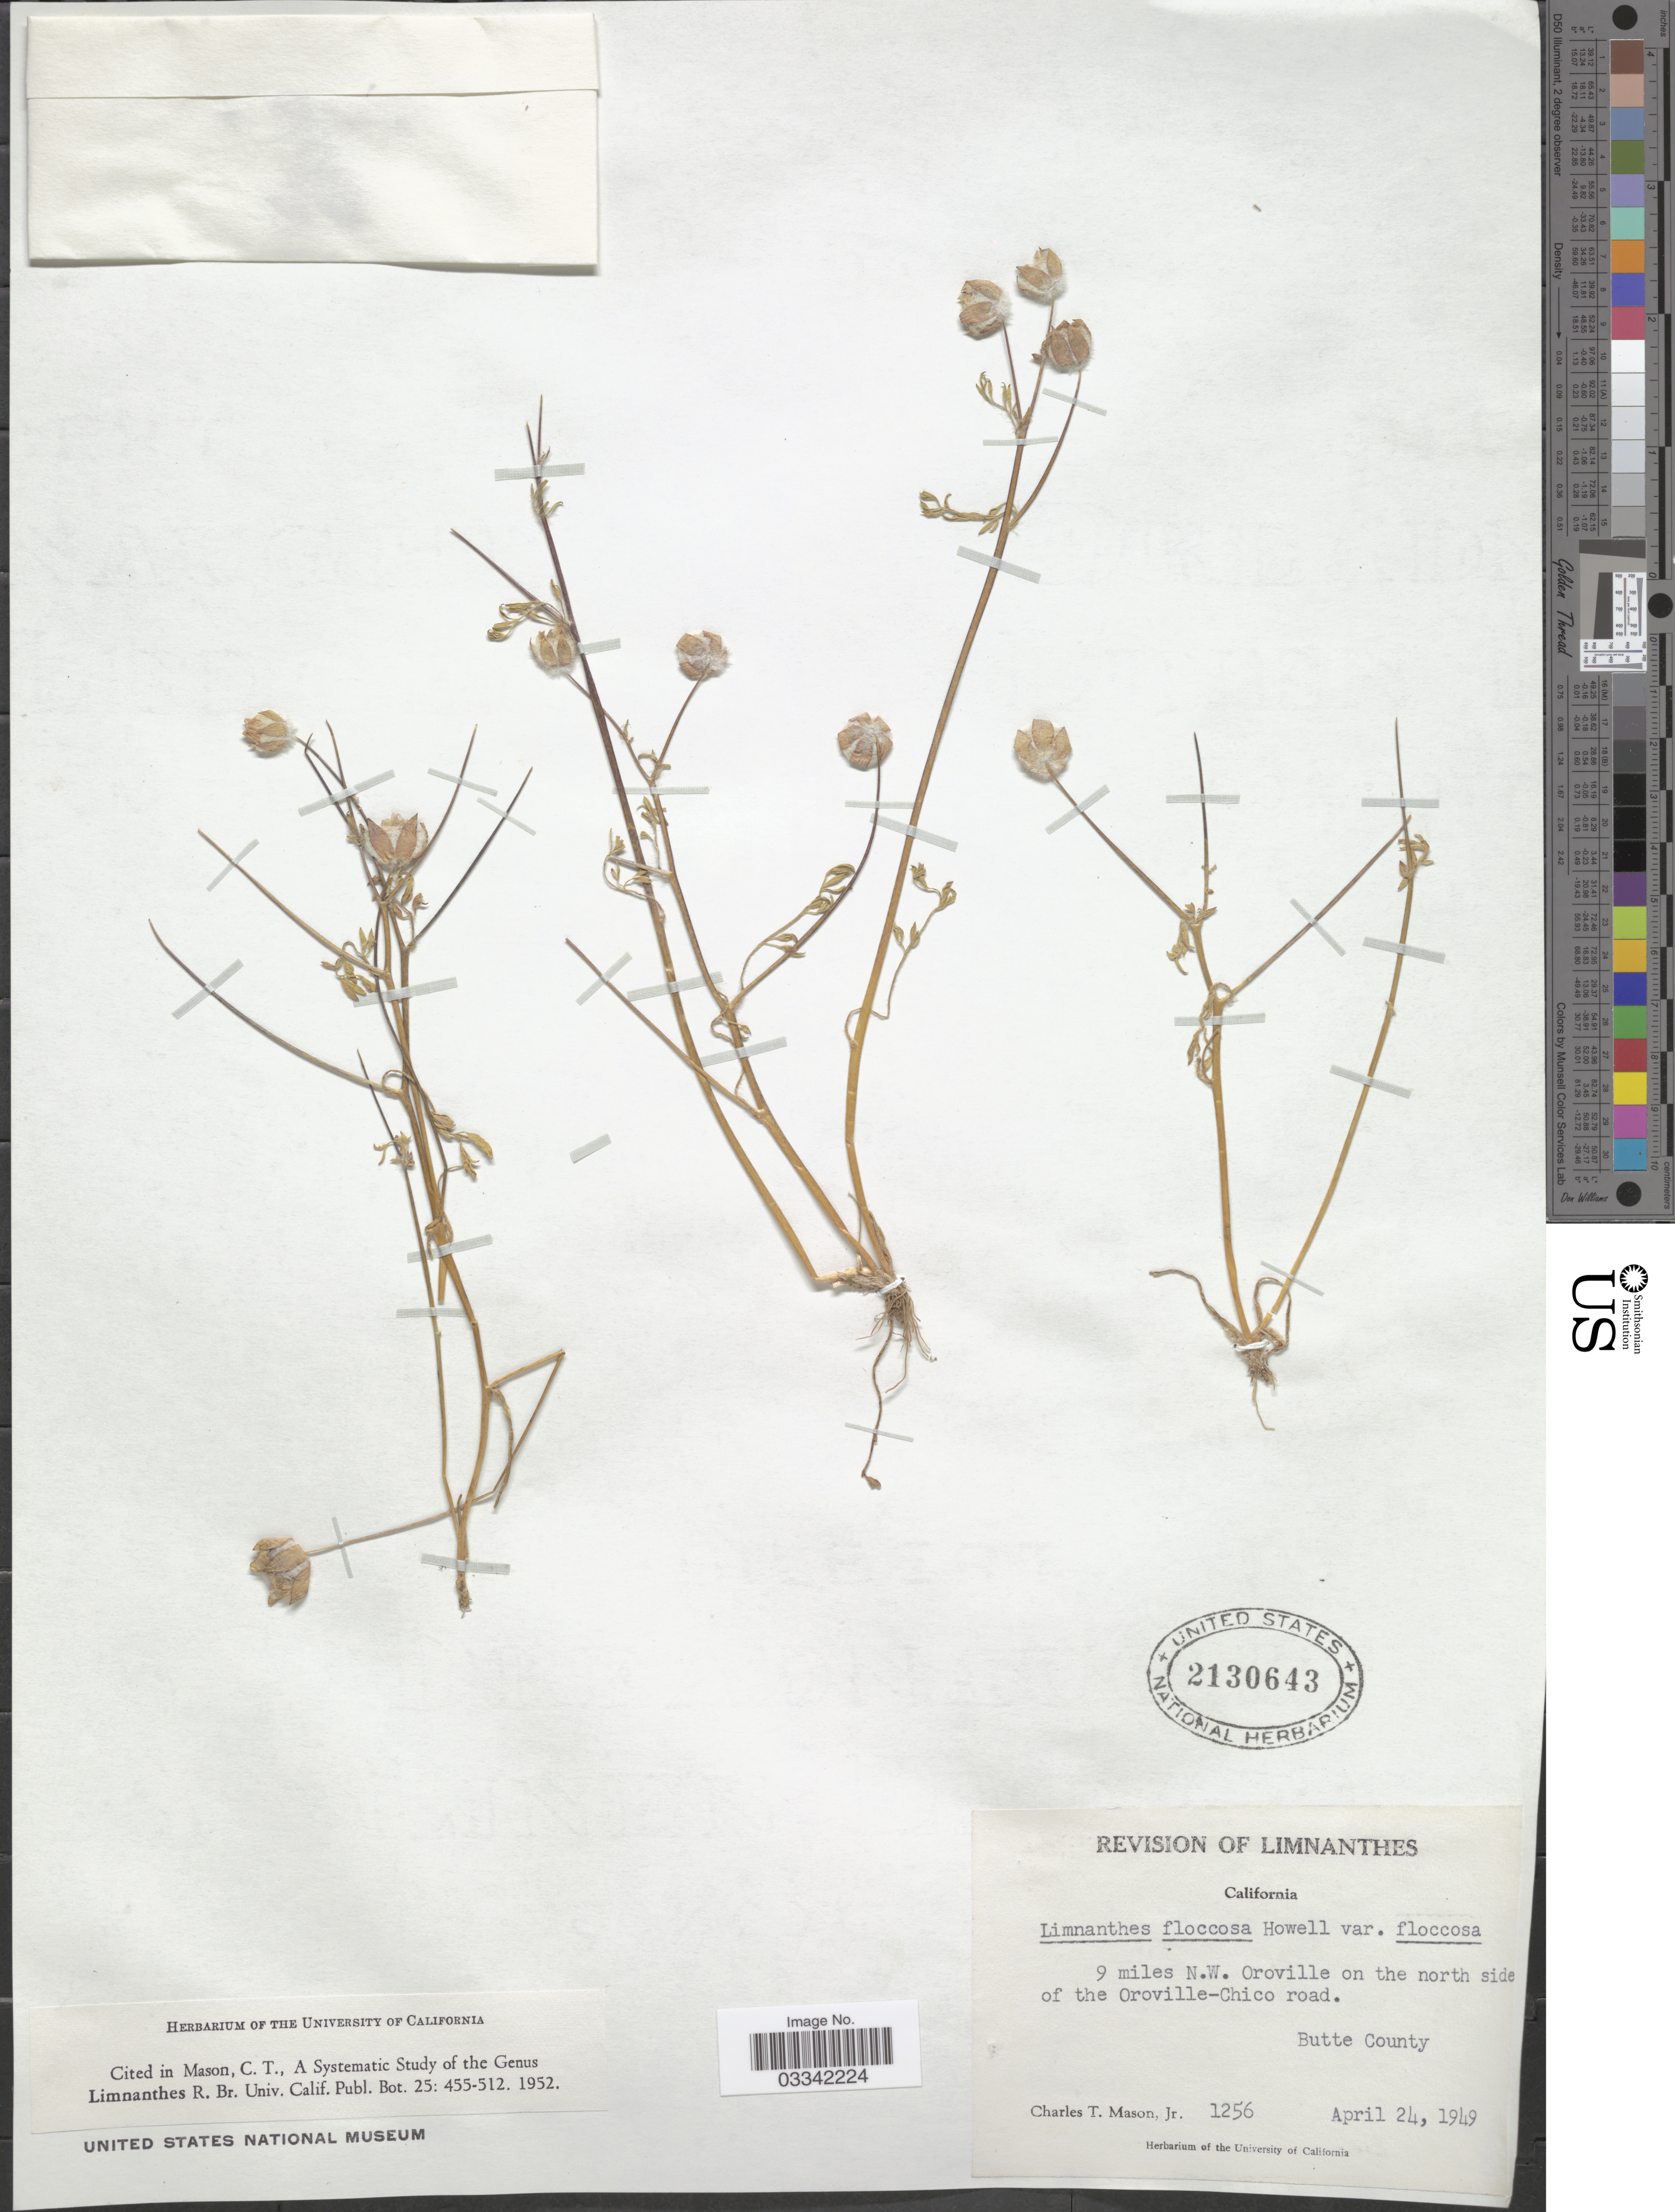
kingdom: Plantae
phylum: Tracheophyta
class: Magnoliopsida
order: Brassicales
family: Limnanthaceae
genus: Limnanthes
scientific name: Limnanthes floccosa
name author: Howell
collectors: C. Mason Jr.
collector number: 1256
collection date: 1949-04-24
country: United States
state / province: California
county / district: Butte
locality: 9 miles N.W. Oroville on the north side of the Oroville-Chico road, Butte County.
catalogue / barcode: US 2130643